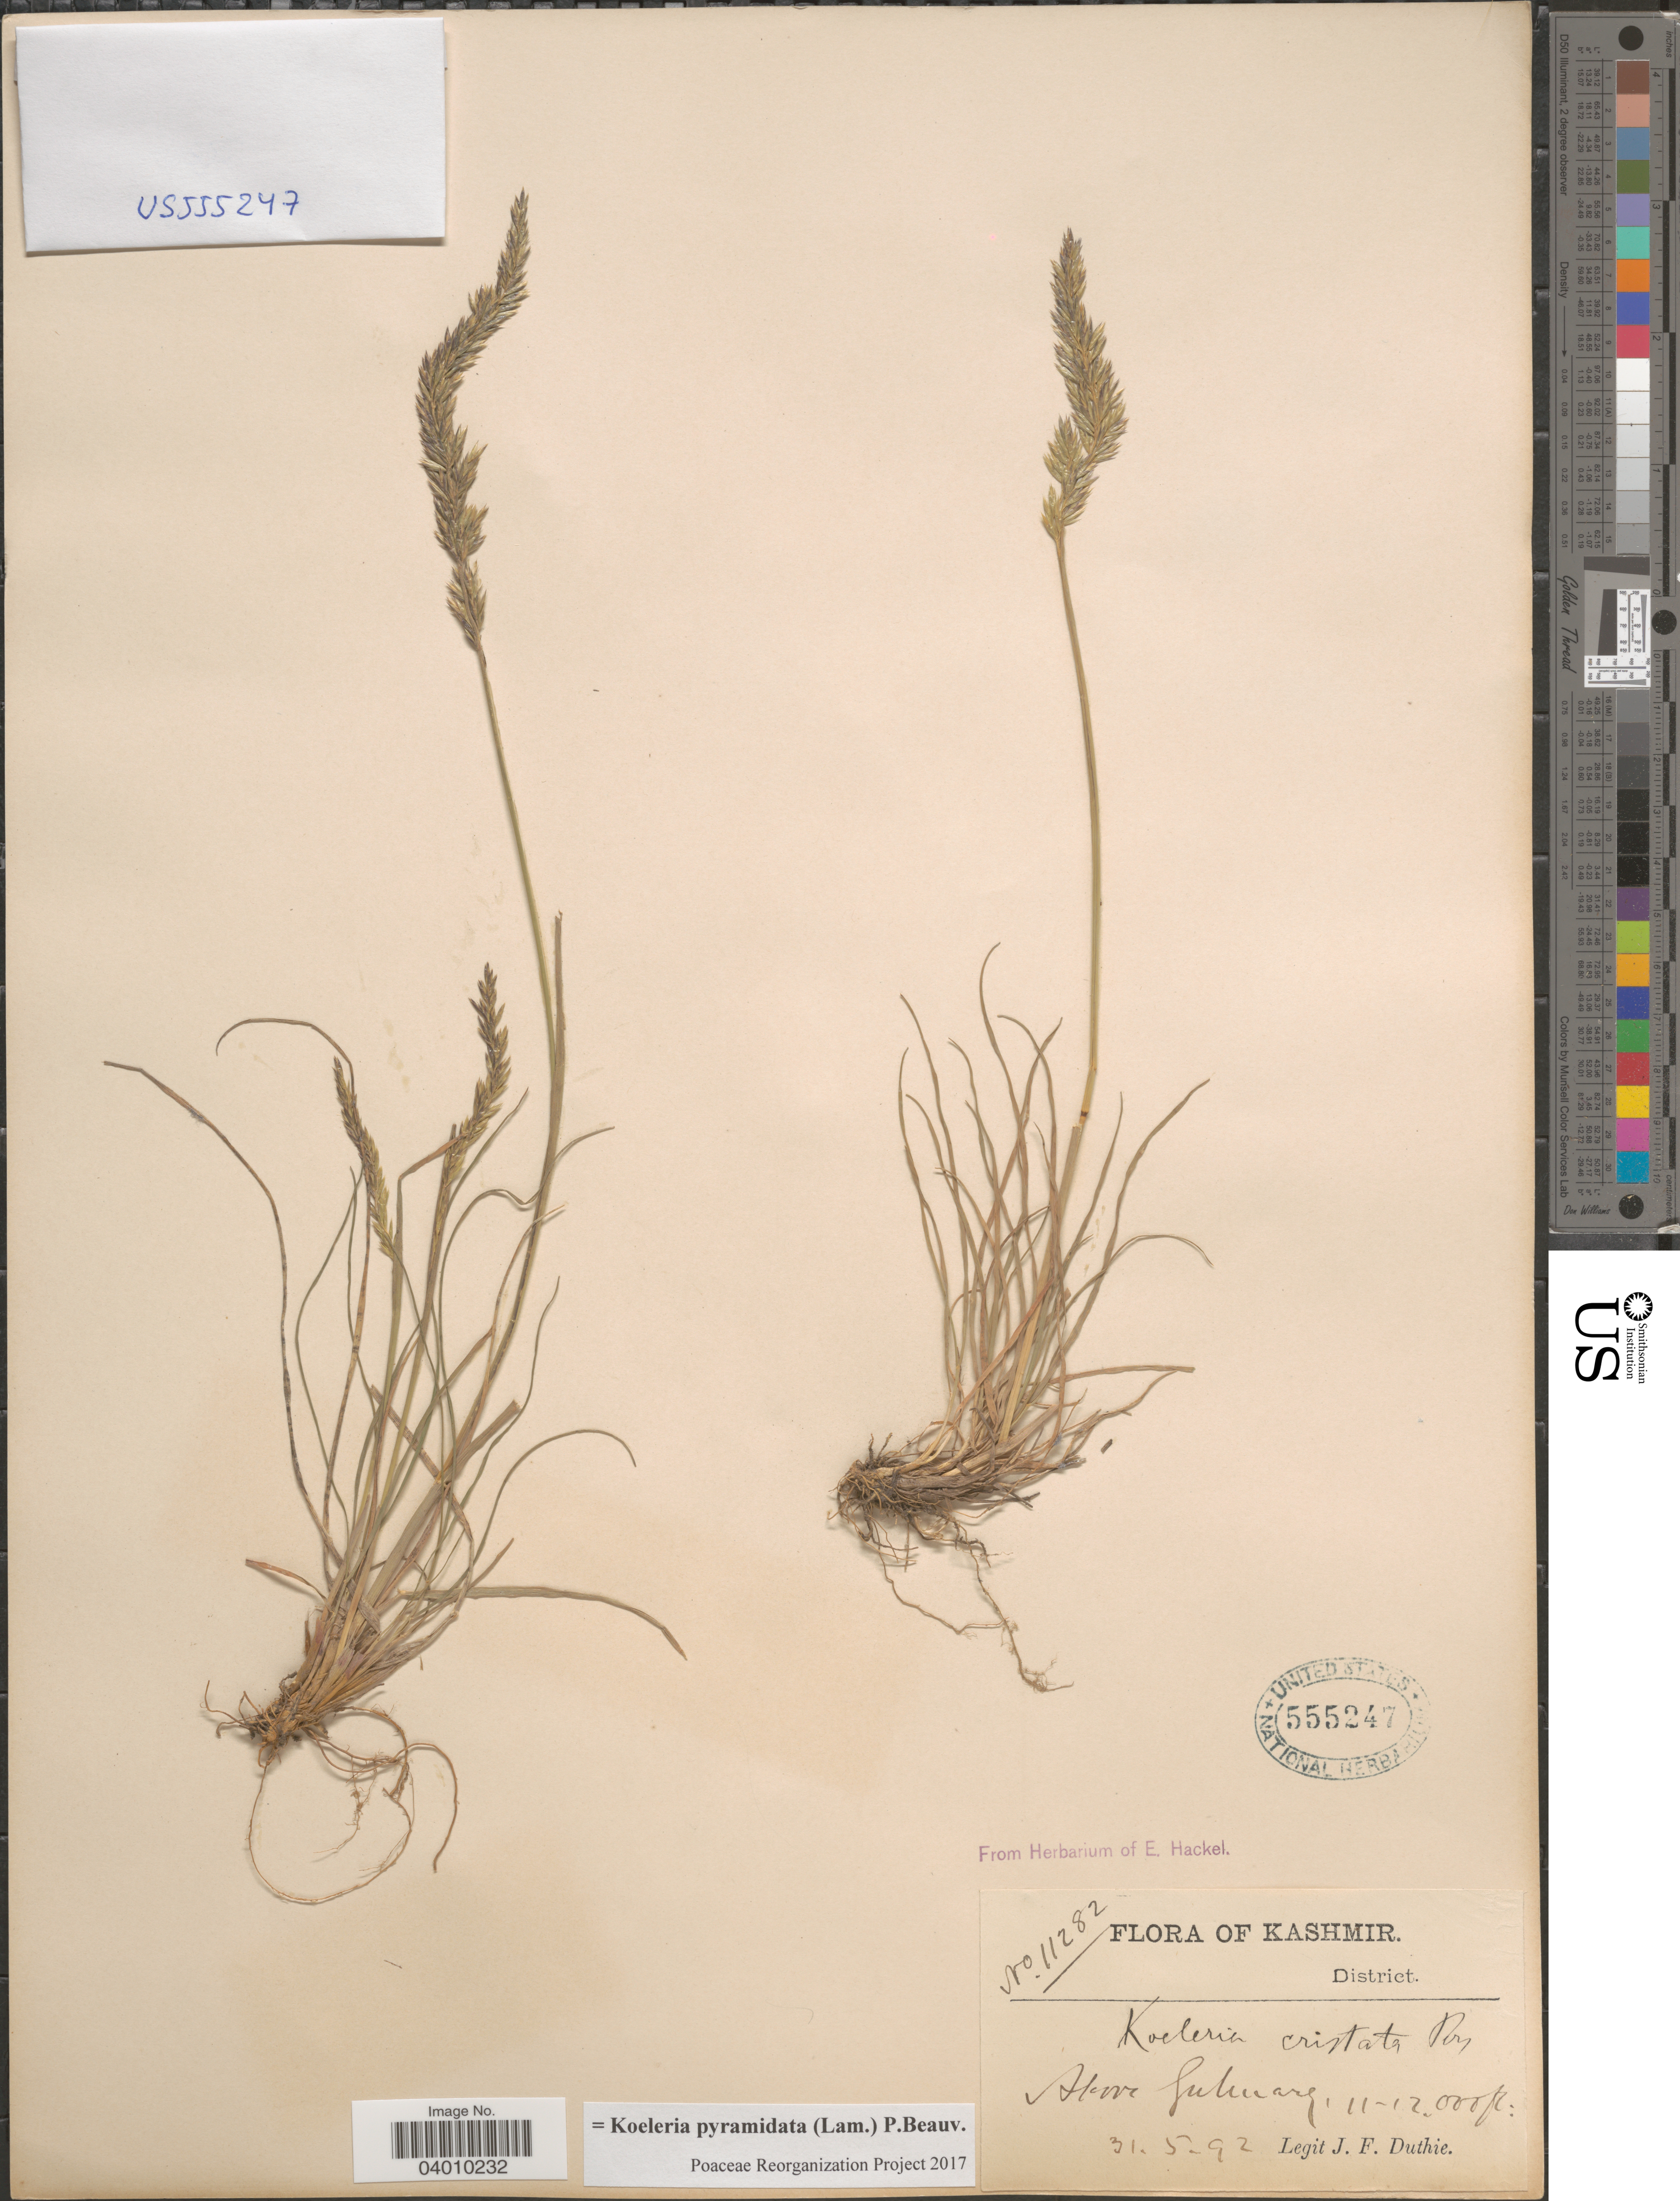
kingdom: Plantae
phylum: Tracheophyta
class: Liliopsida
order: Poales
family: Poaceae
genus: Koeleria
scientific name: Koeleria pyramidata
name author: (Lam.) P. Beauv.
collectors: J. F. Duthie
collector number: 11282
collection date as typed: Transcribed d/m/y: 31/5/92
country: India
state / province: Jammu and Kashmir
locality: Kashmir. Howe Gulmarg.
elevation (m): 3353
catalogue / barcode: US 555247